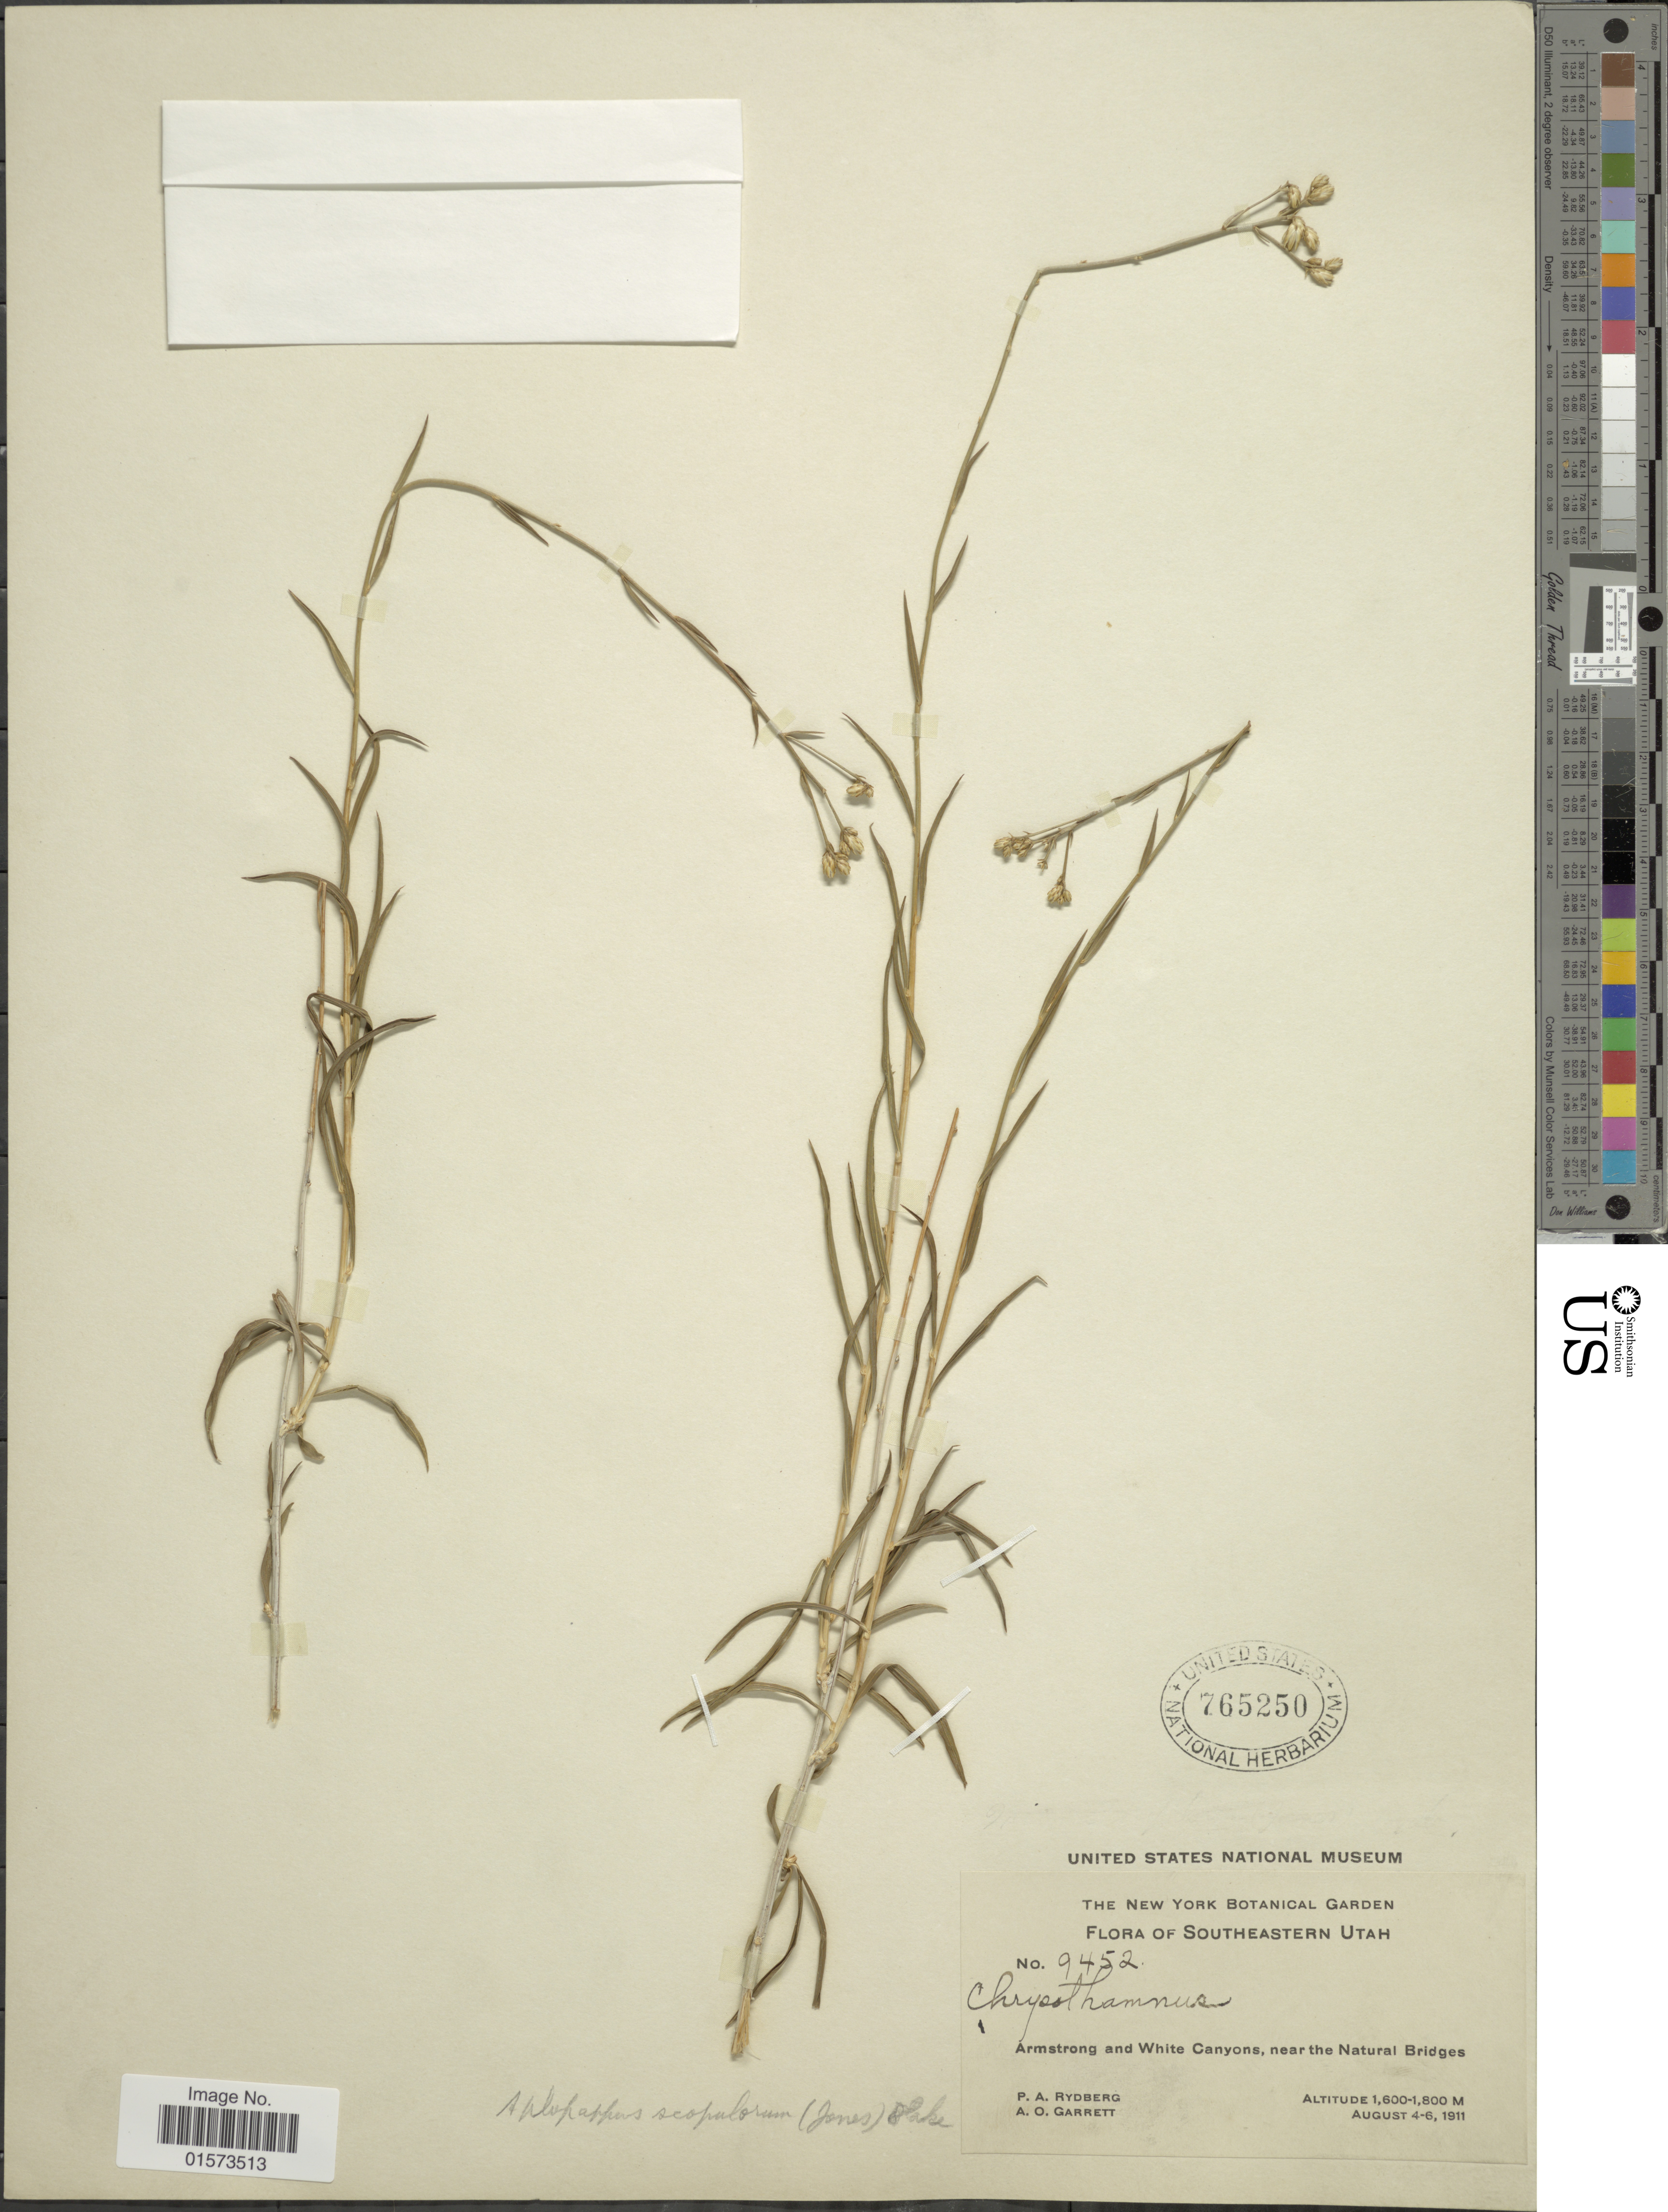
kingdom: Plantae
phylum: Tracheophyta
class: Magnoliopsida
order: Asterales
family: Asteraceae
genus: Hesperodoria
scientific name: Hesperodoria scopulorum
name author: (M.E. Jones) Greene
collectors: P. A. Rydberg & A. O. Garrett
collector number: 9452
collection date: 1911-08-04/1911-08-06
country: United States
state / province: Utah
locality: Southeastern Utah, Armstrong and White Canyons, near the Natural Bridges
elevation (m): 1600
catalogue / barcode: US 765250